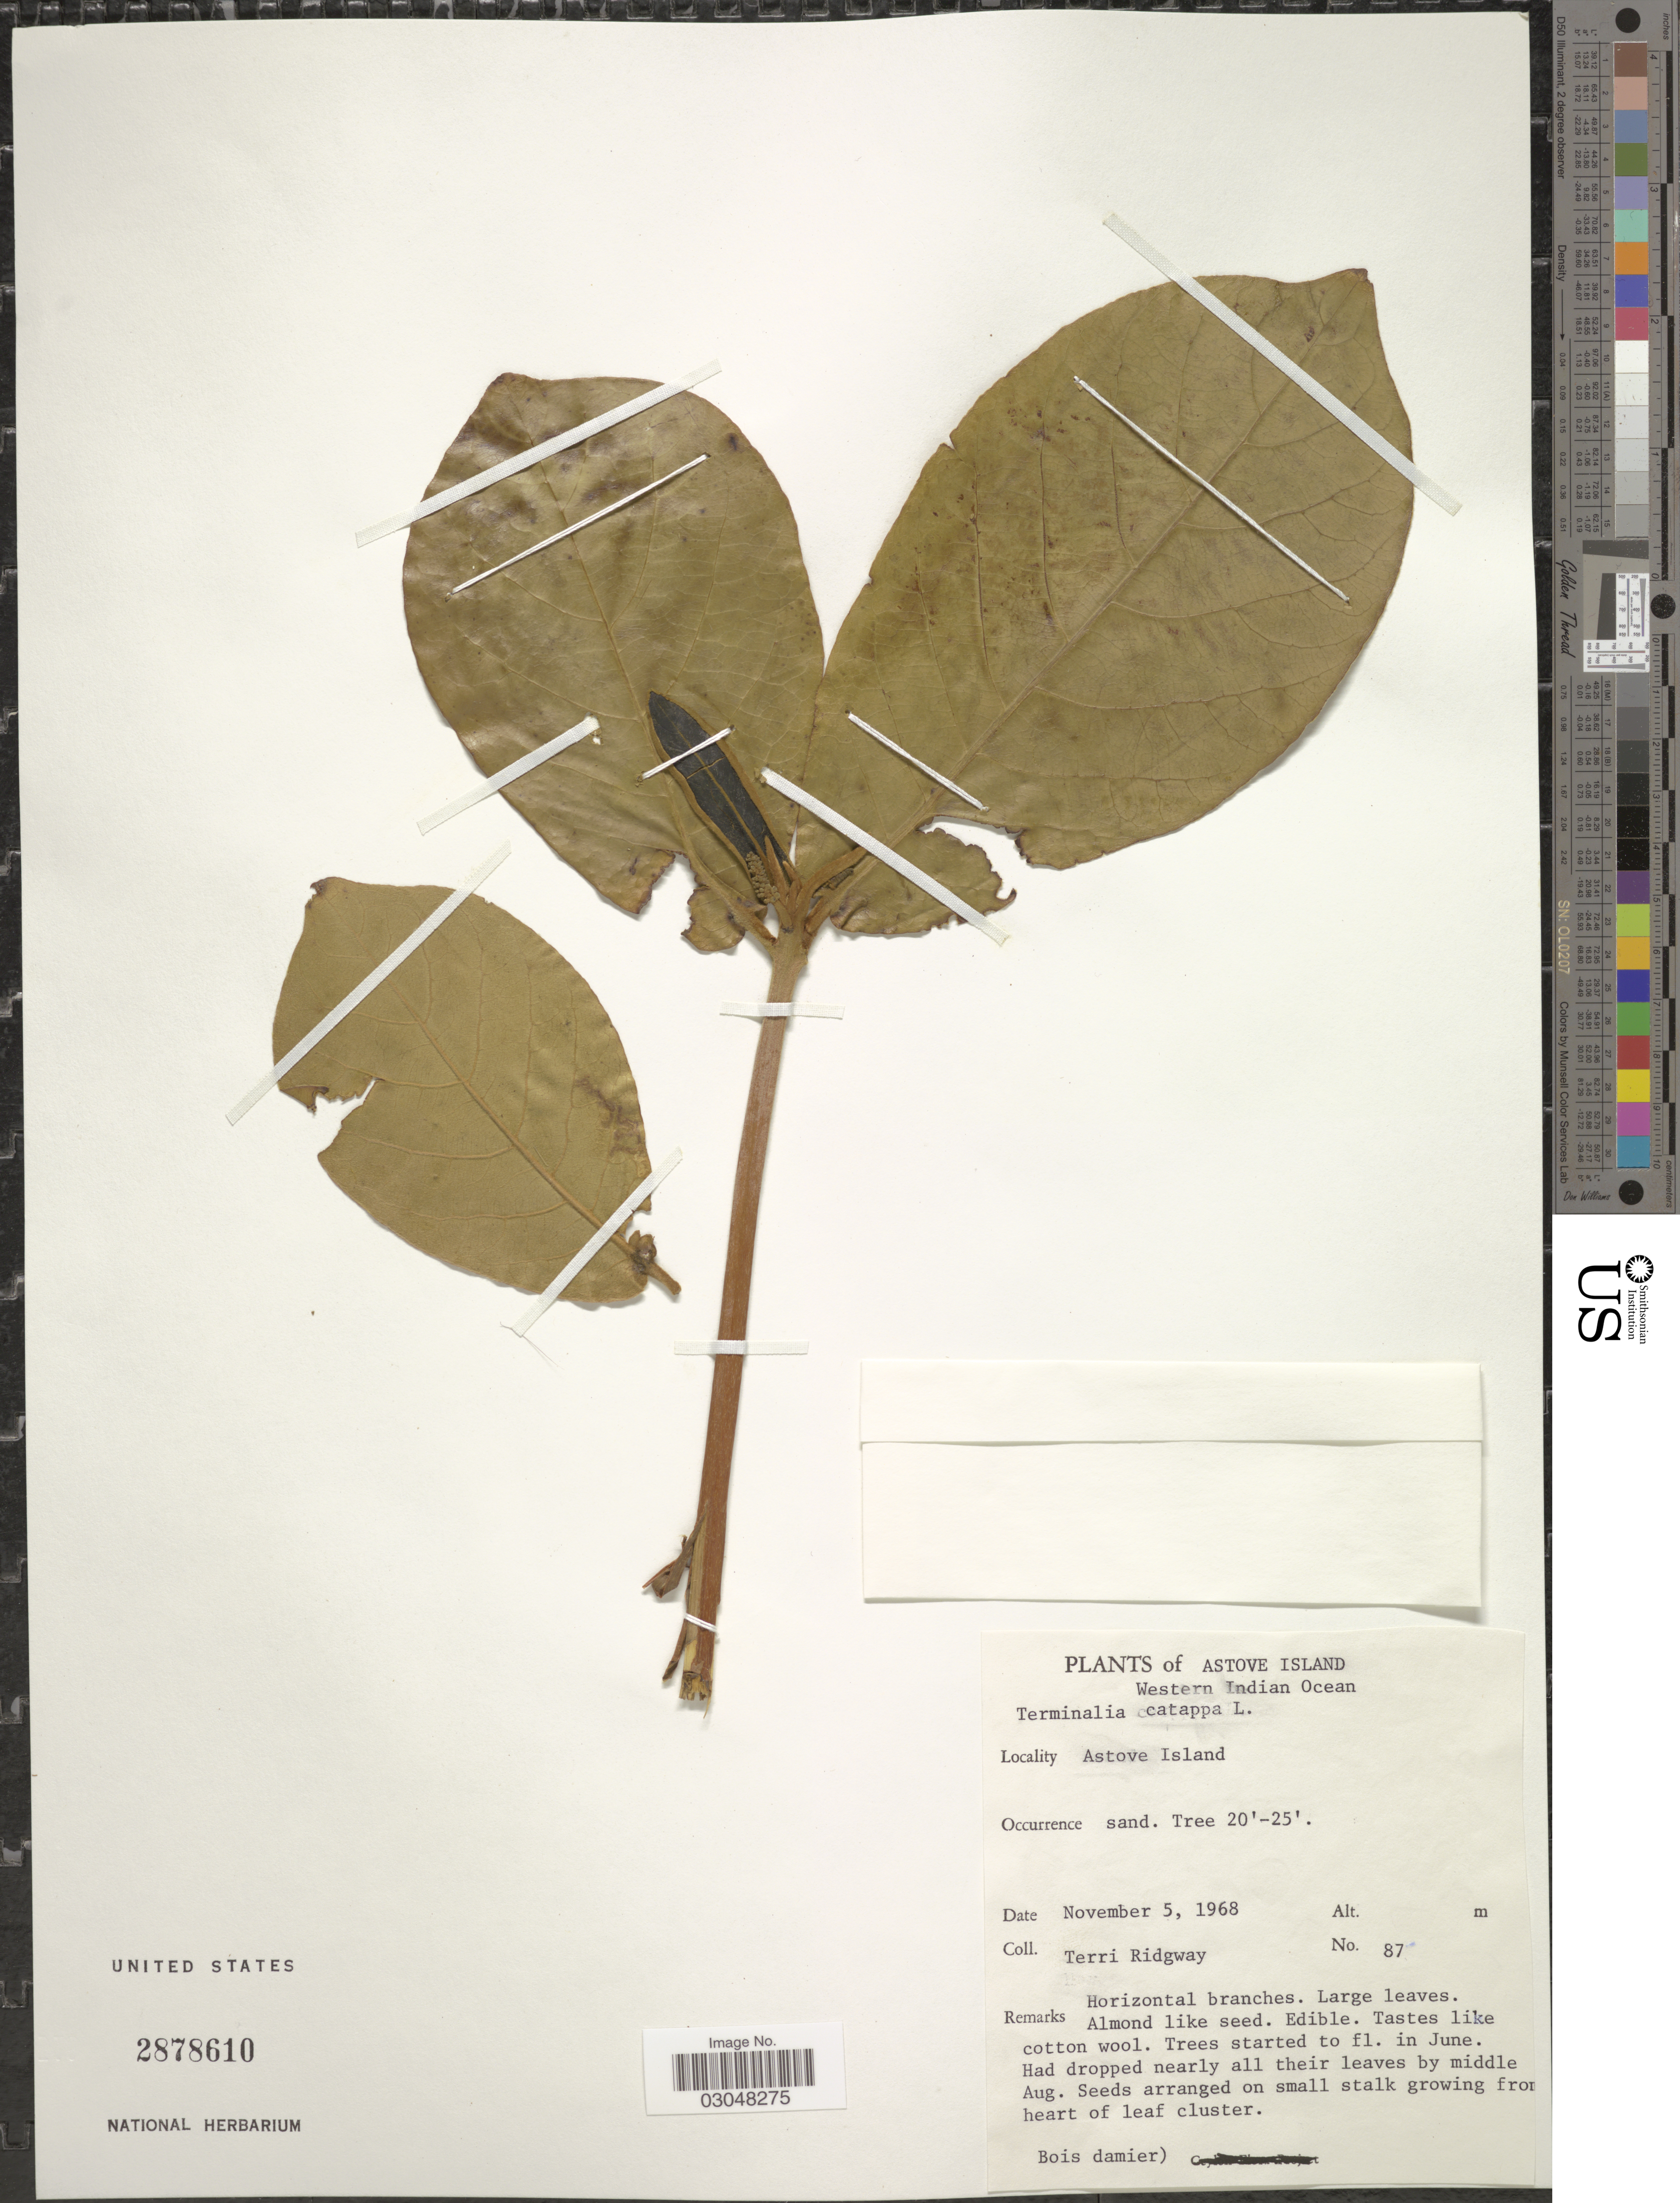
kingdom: Plantae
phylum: Tracheophyta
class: Magnoliopsida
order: Myrtales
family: Combretaceae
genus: Terminalia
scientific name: Terminalia catappa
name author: L.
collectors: T. Ridgway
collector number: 87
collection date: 1968-11-05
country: Seychelles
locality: Astove Island. Western Indian Ocean. Astove Island.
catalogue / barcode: US 2878610